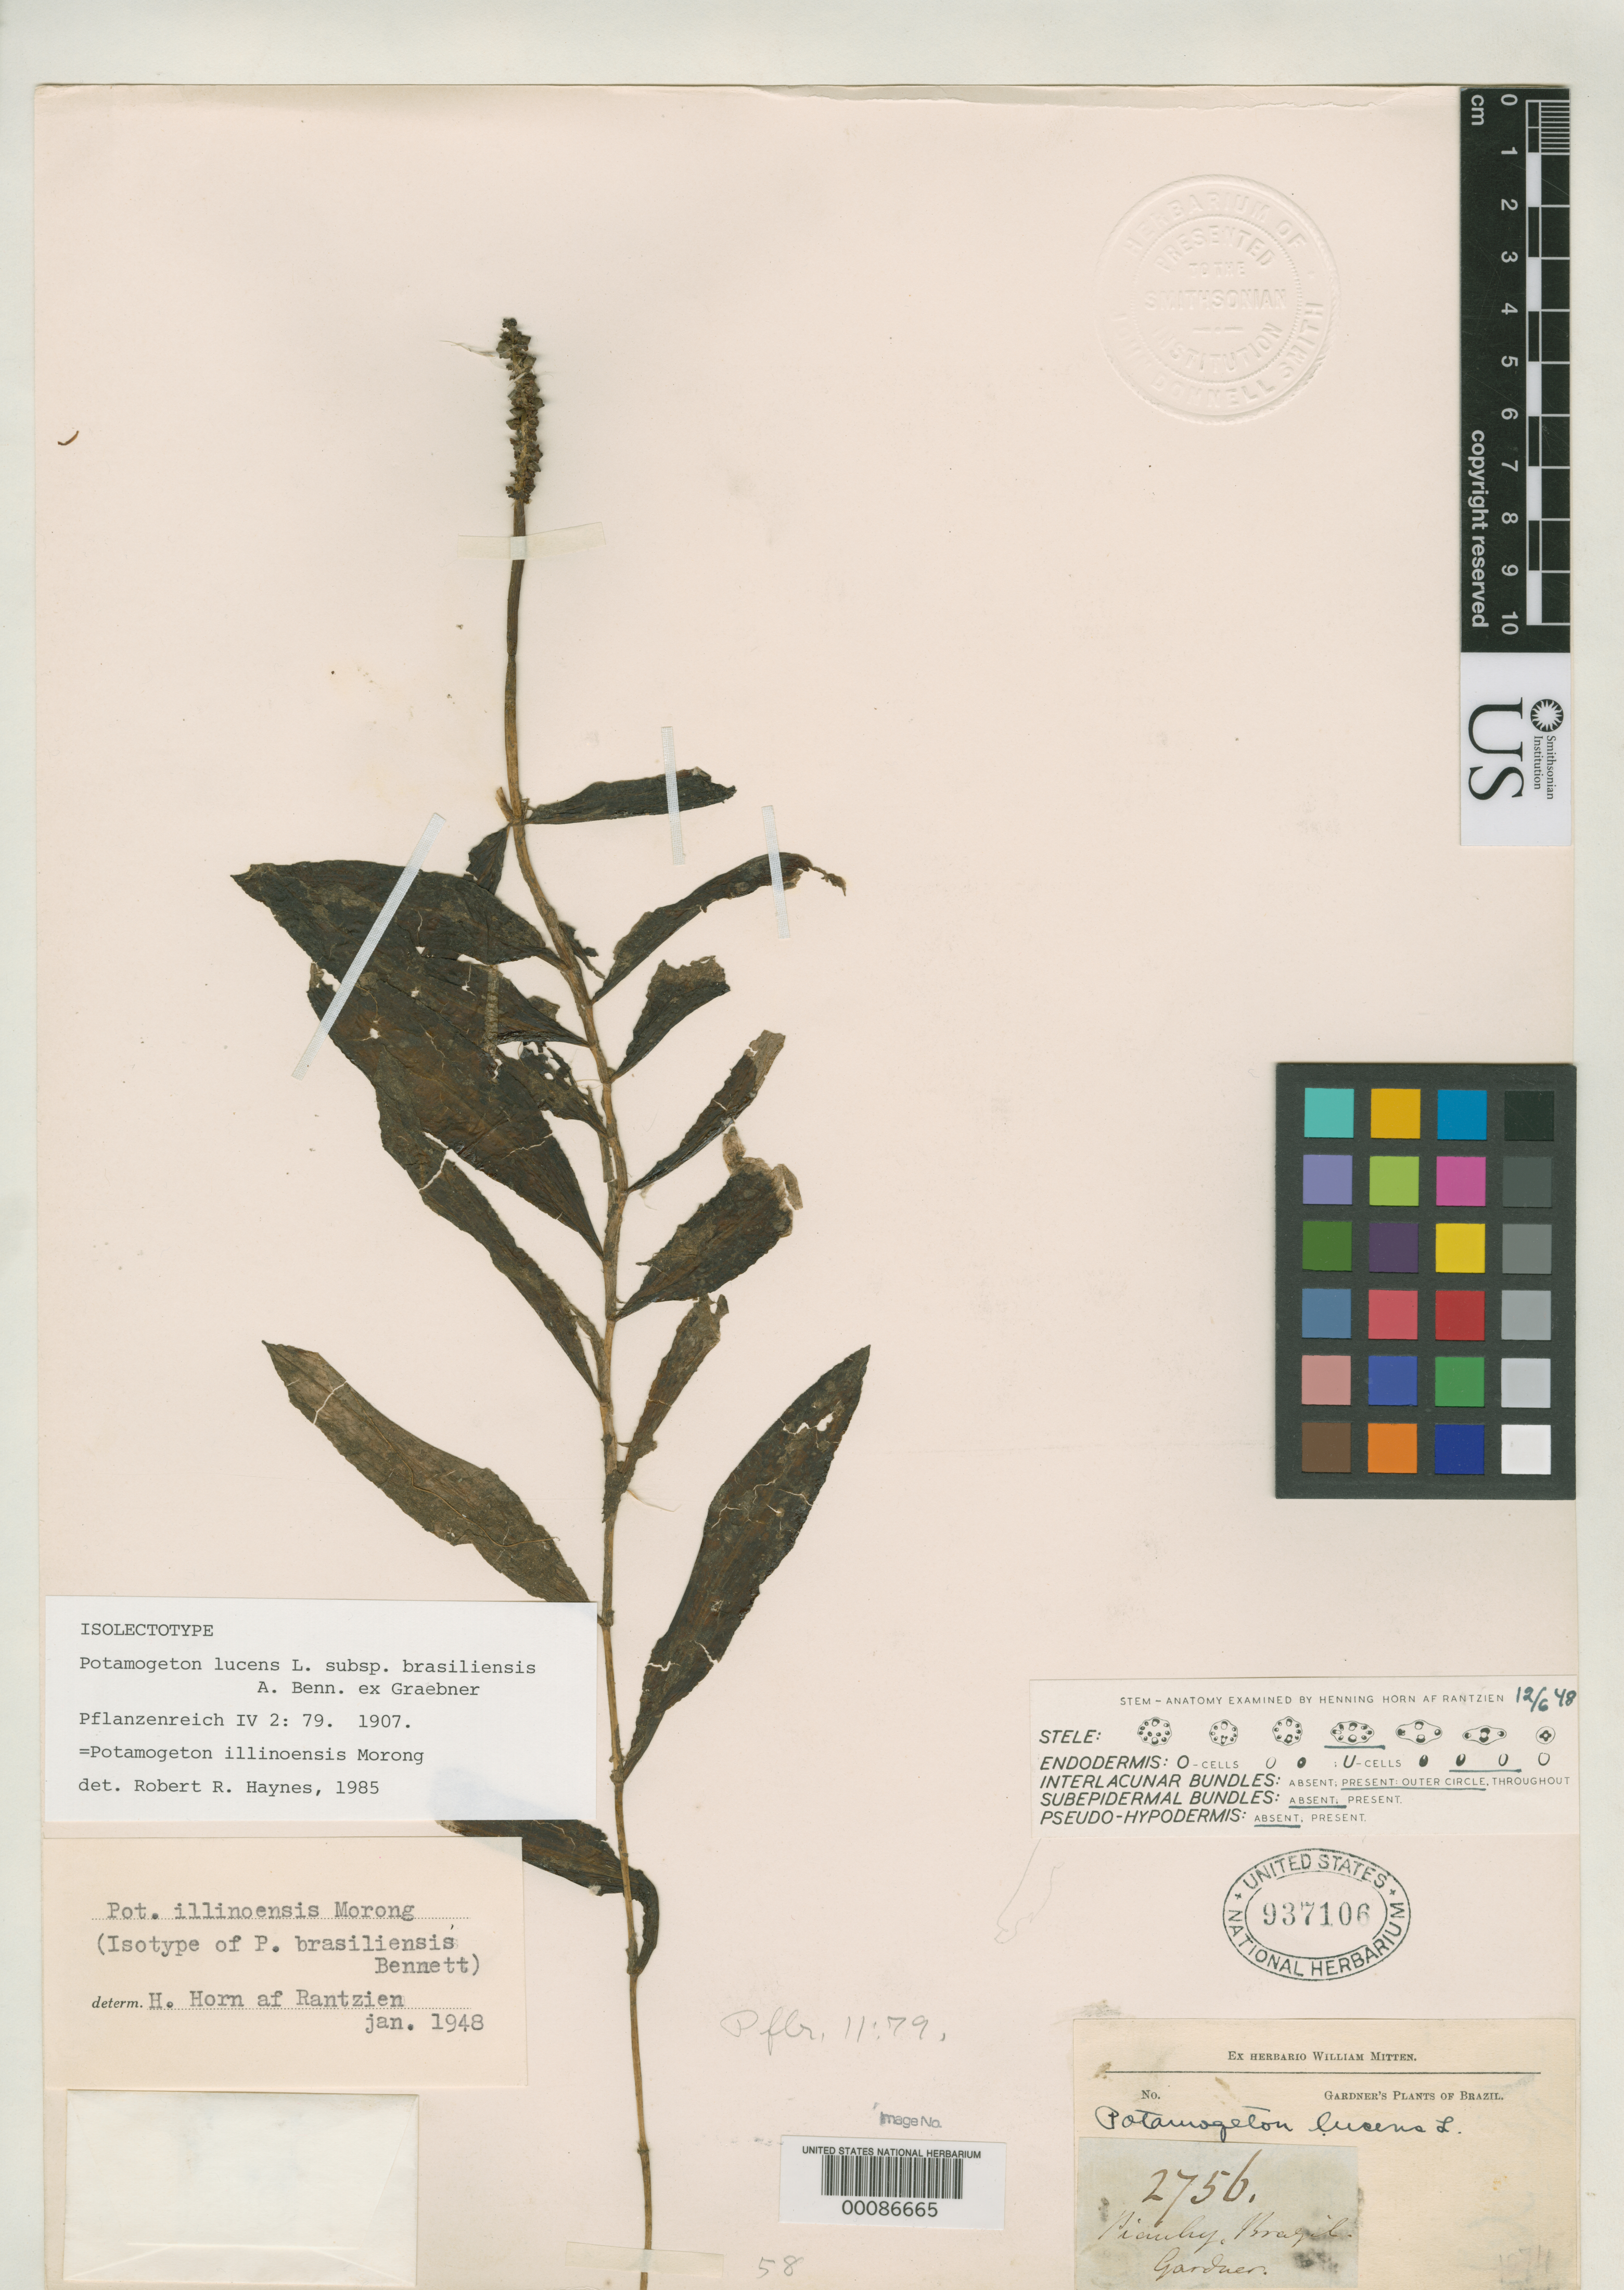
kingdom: Plantae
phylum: Tracheophyta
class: Liliopsida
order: Alismatales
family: Potamogetonaceae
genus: Potamogeton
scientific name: Potamogeton lucens subsp. brasiliensis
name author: A.W. Benn. in Engl.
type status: Isotype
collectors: G. Gardner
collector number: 2756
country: Brazil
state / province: Piauí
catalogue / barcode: US 937106